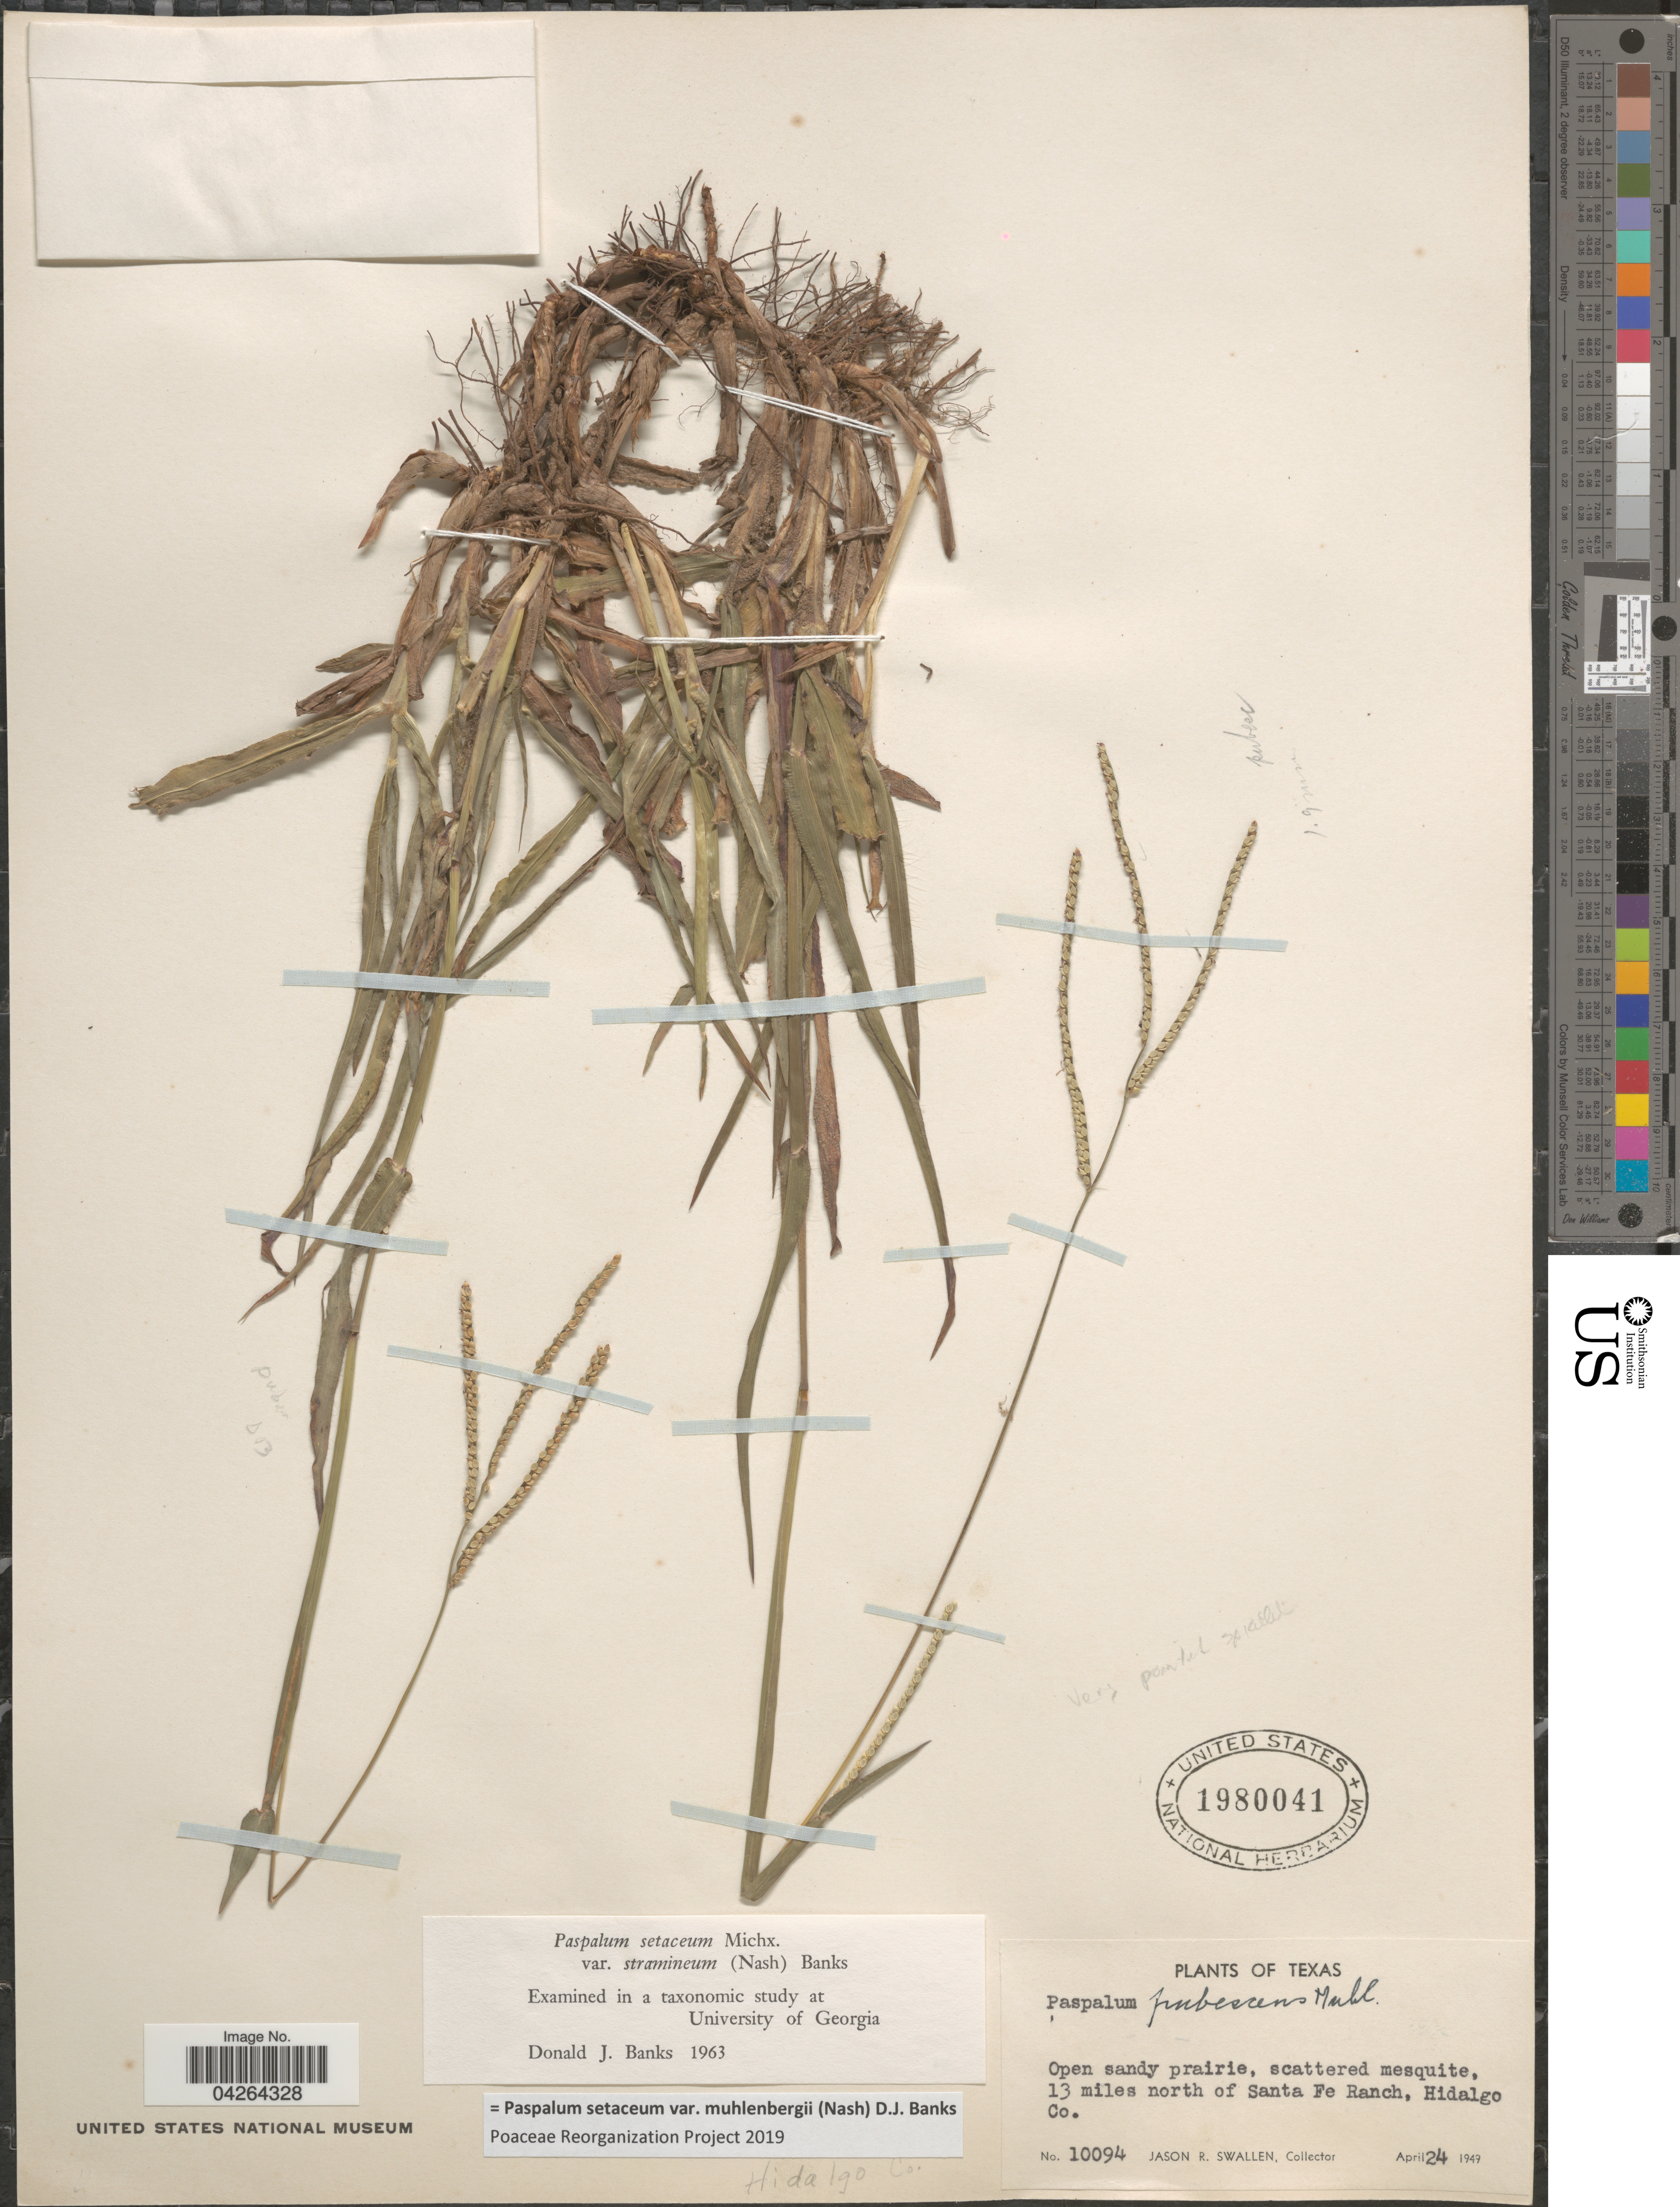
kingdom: Plantae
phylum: Tracheophyta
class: Liliopsida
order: Poales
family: Poaceae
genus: Paspalum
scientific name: Paspalum setaceum var. muhlenbergii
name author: (Nash) D.J. Banks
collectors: J. R. Swallen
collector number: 10094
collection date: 1949-04-24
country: United States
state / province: Texas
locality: Open sandy prairie, scattered mesquite, 13 miles north of Santa Fe Ranch, Hidalgo Co.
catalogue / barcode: US 1980041